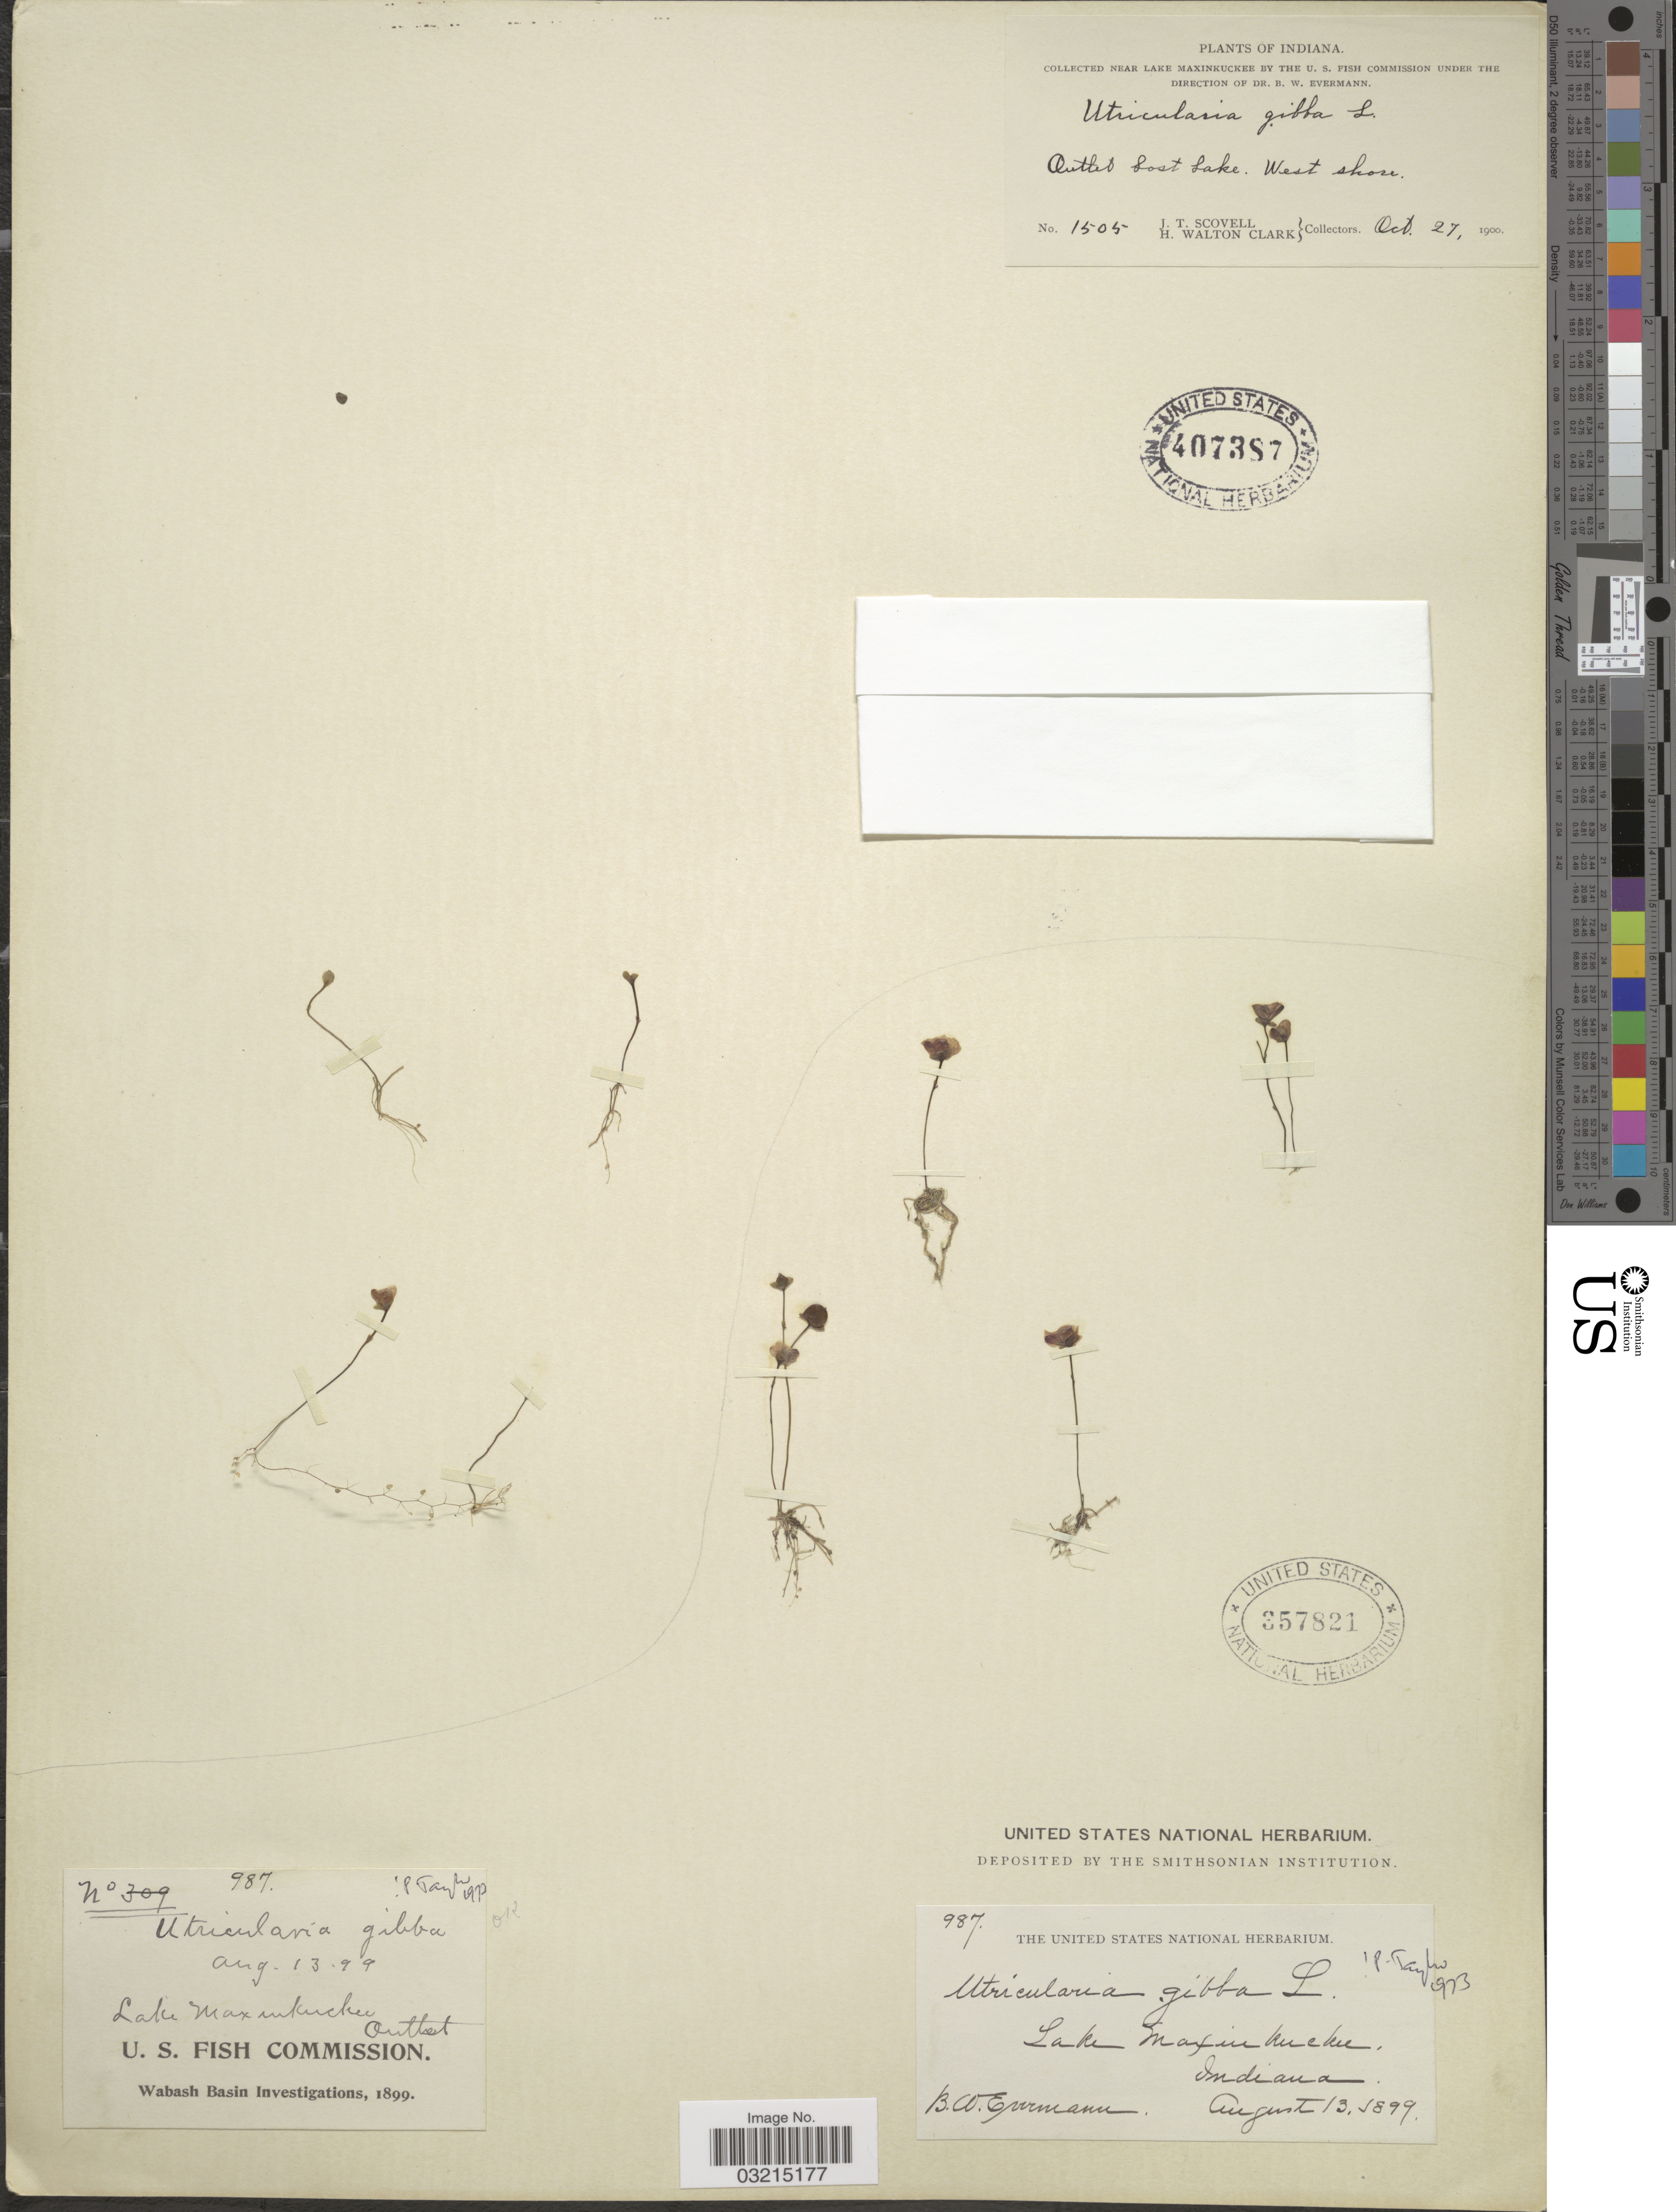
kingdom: Plantae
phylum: Tracheophyta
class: Magnoliopsida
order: Lamiales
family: Lentibulariaceae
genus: Utricularia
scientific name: Utricularia gibba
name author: L.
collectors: J. T. Scovell & H. W. Clark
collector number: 1505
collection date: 1900-10-27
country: United States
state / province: Indiana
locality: Near Lake Maxinkuckee. Outlet Lost Lake. West shore.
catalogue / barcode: US 407387-2